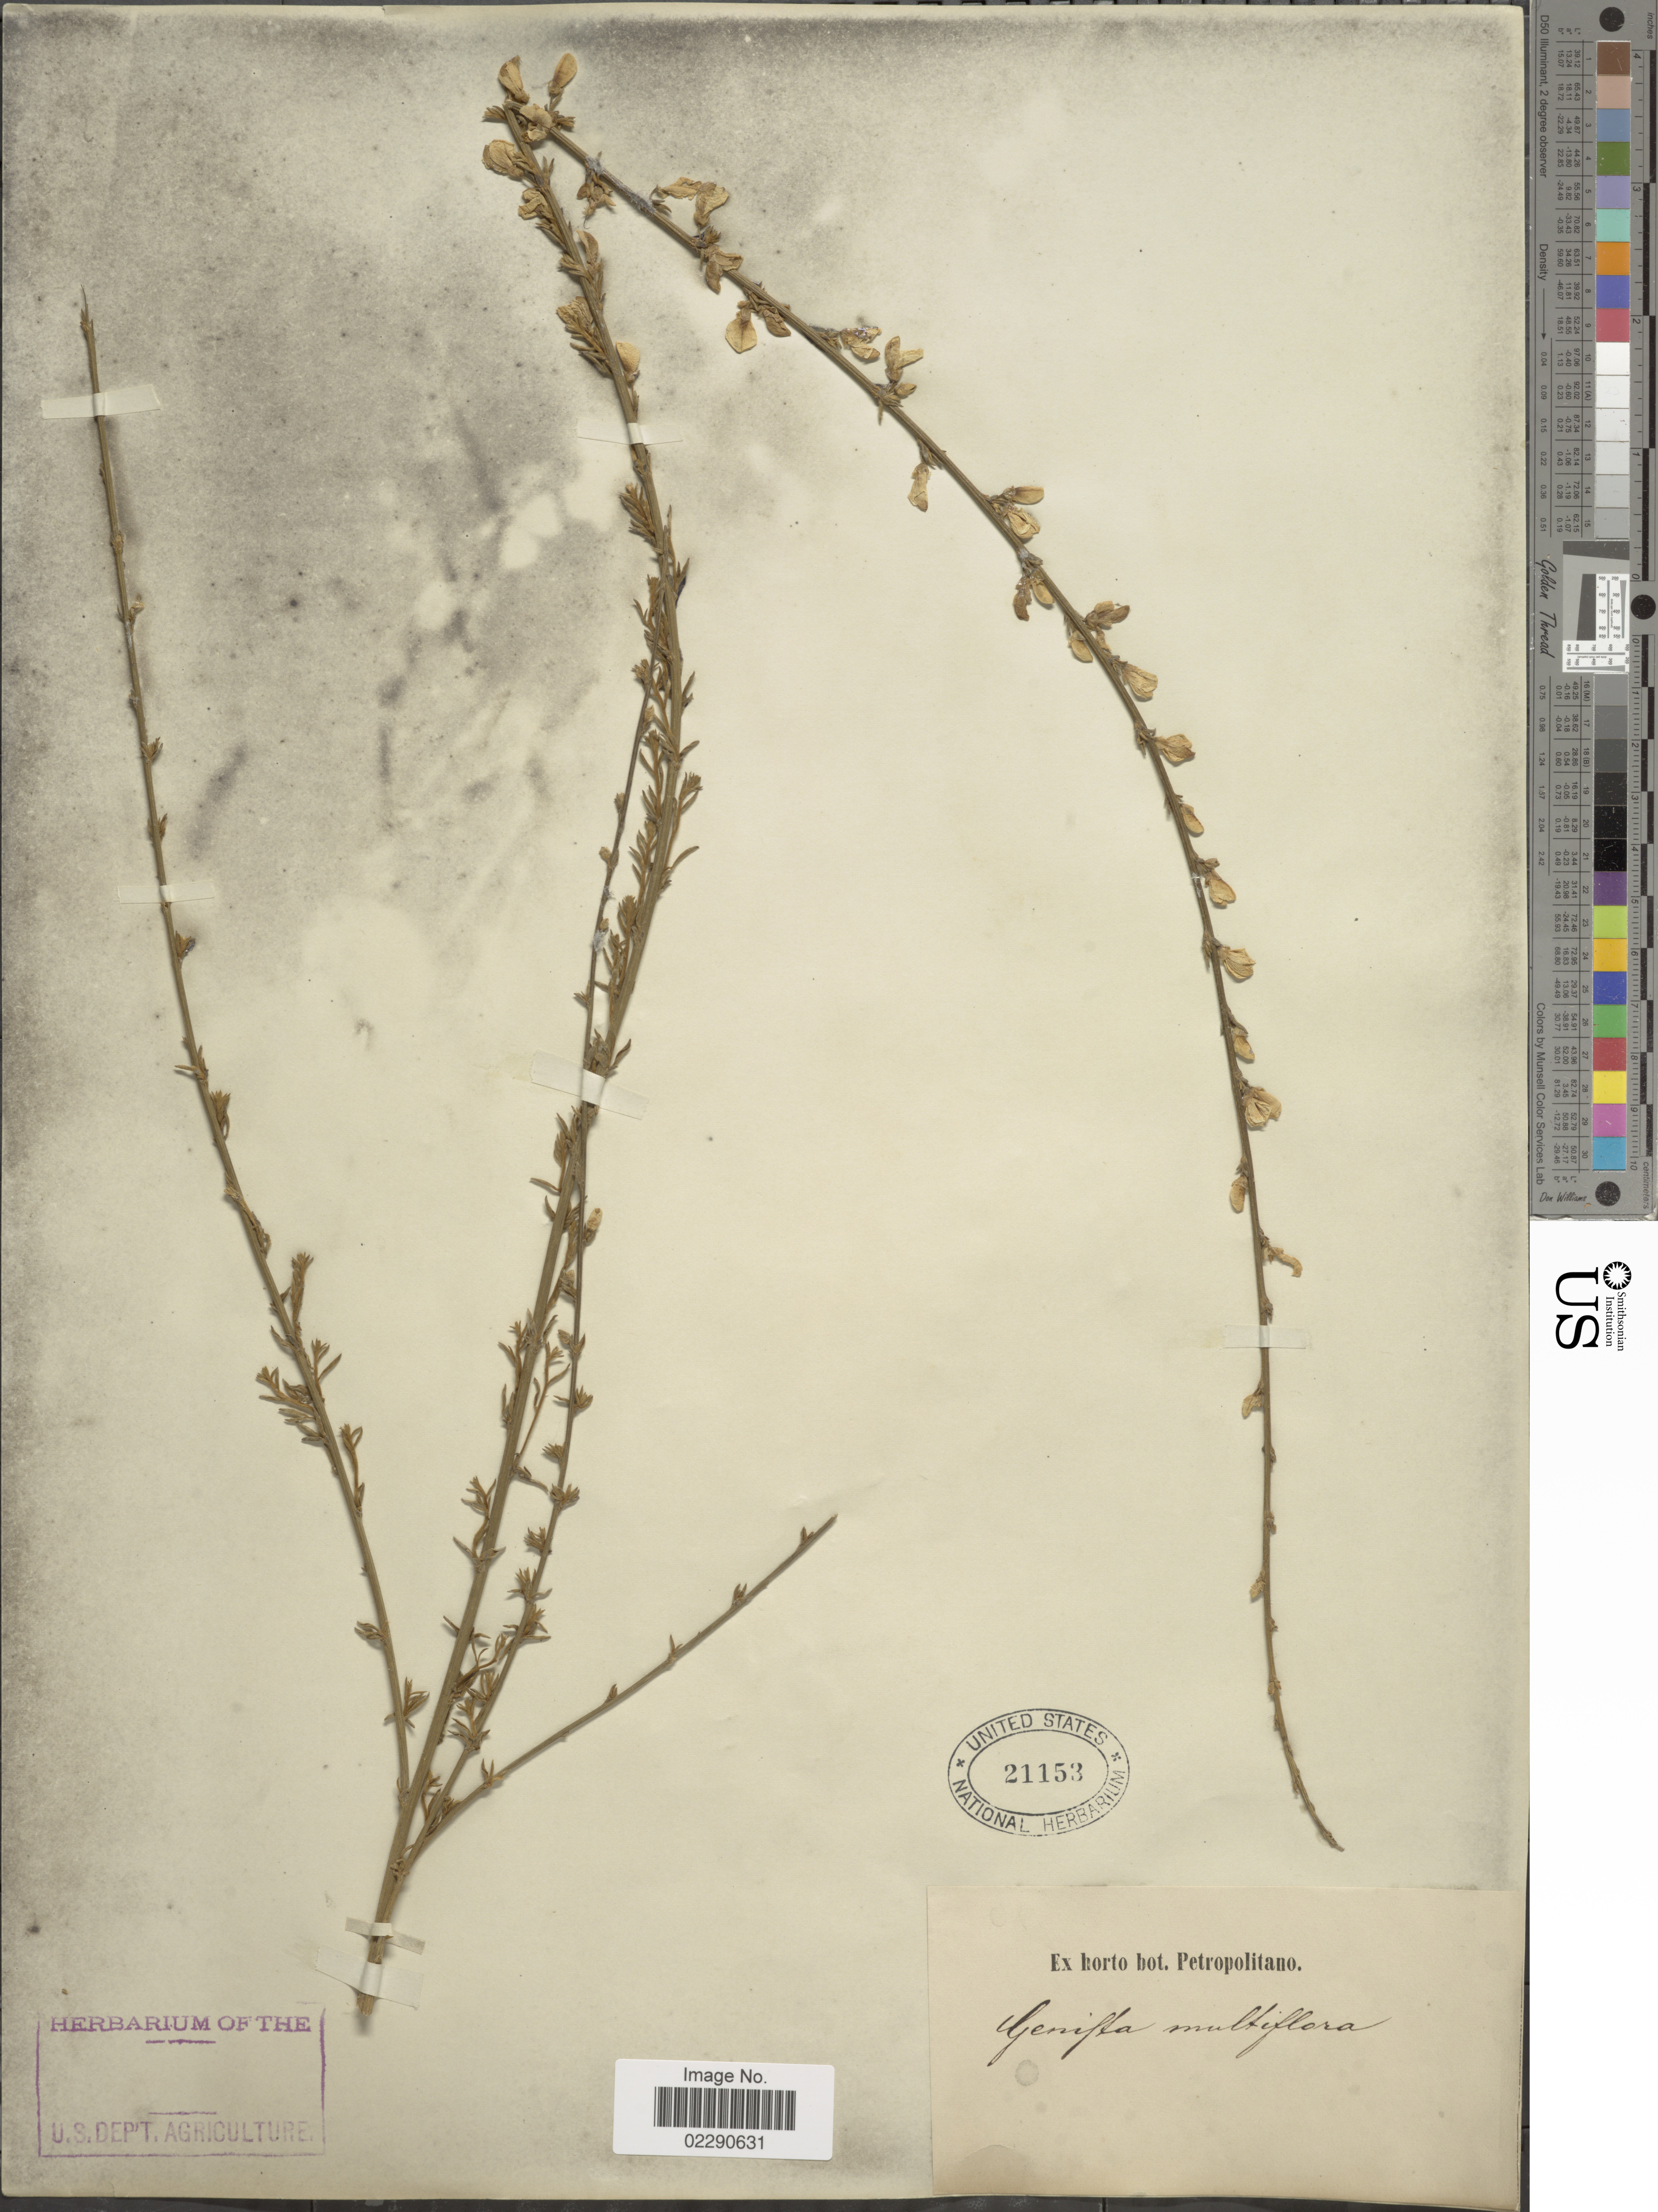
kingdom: Plantae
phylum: Tracheophyta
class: Magnoliopsida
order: Fabales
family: Fabaceae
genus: Cytisus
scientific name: Cytisus multiflorus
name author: (L'Hér.) Sweet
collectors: ex Horto Bot. Petropolitano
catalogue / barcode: US 21153